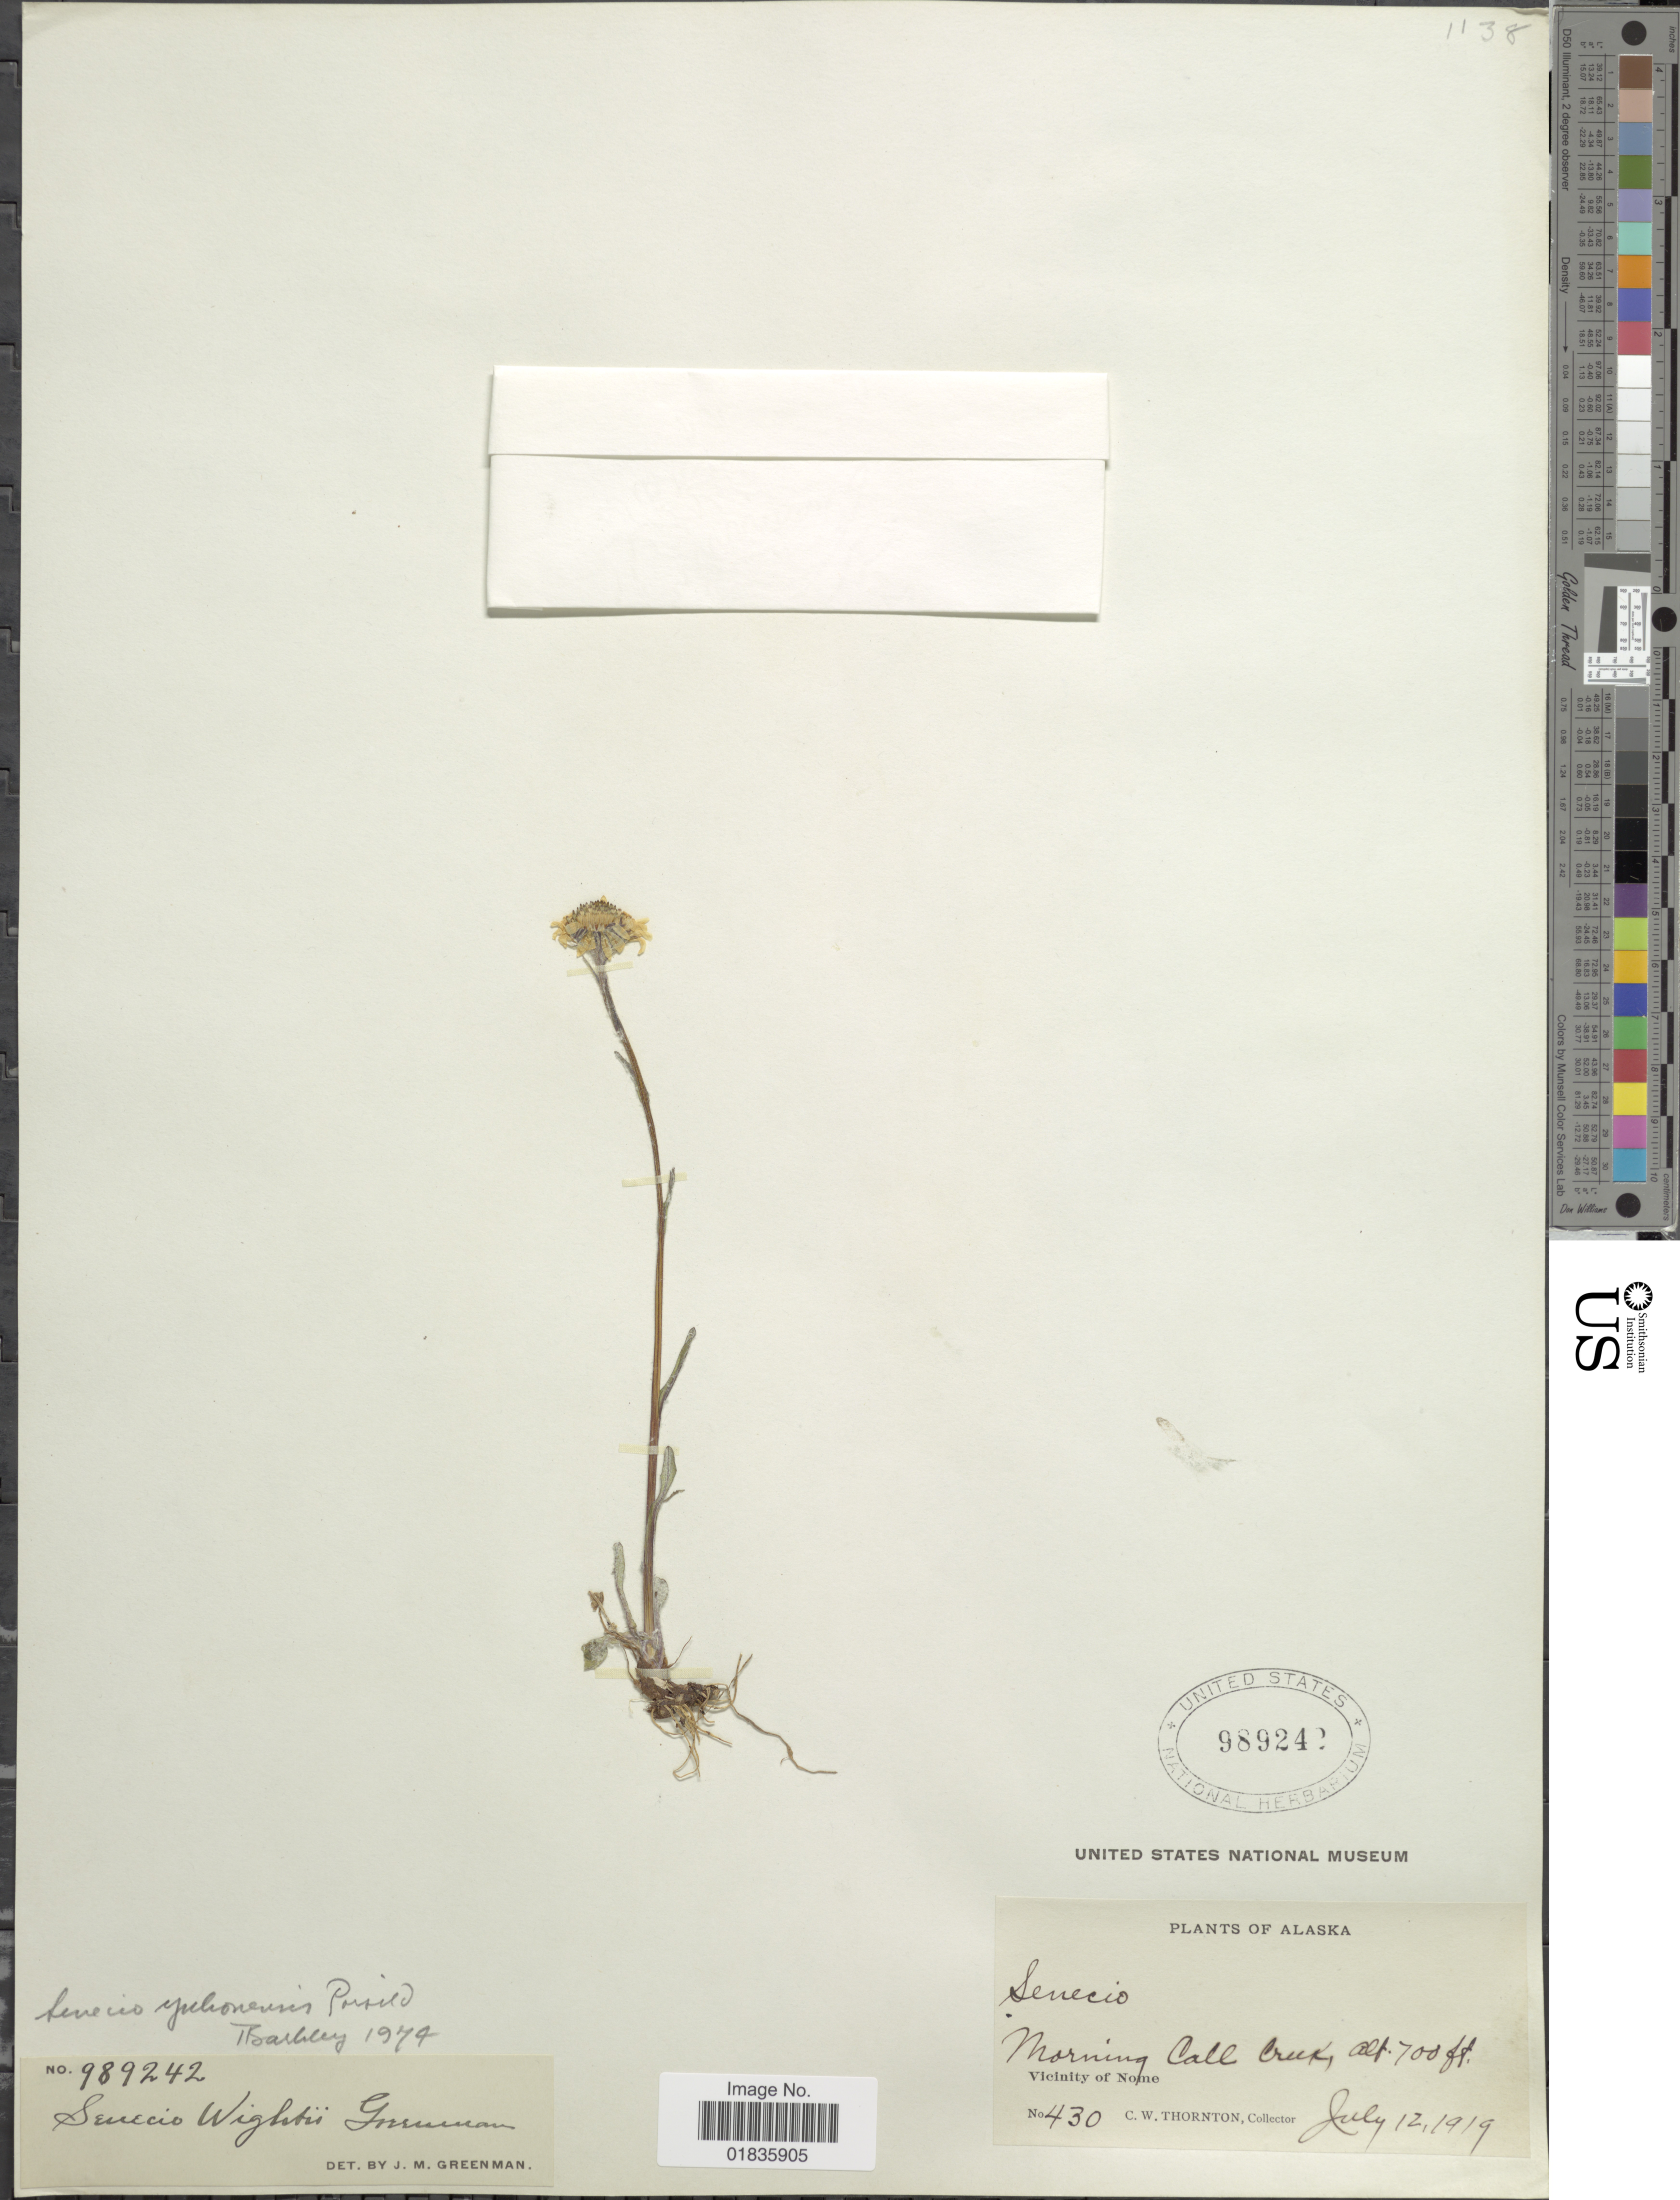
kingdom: Plantae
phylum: Tracheophyta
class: Magnoliopsida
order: Asterales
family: Asteraceae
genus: Tephroseris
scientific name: Tephroseris yukonensis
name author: (A.E. Porsild) Holub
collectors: C. Thornton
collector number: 430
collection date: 1919-07-12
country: United States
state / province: Alaska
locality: Morning Call Creek, vicinity of Nome.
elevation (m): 213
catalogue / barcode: US 989242